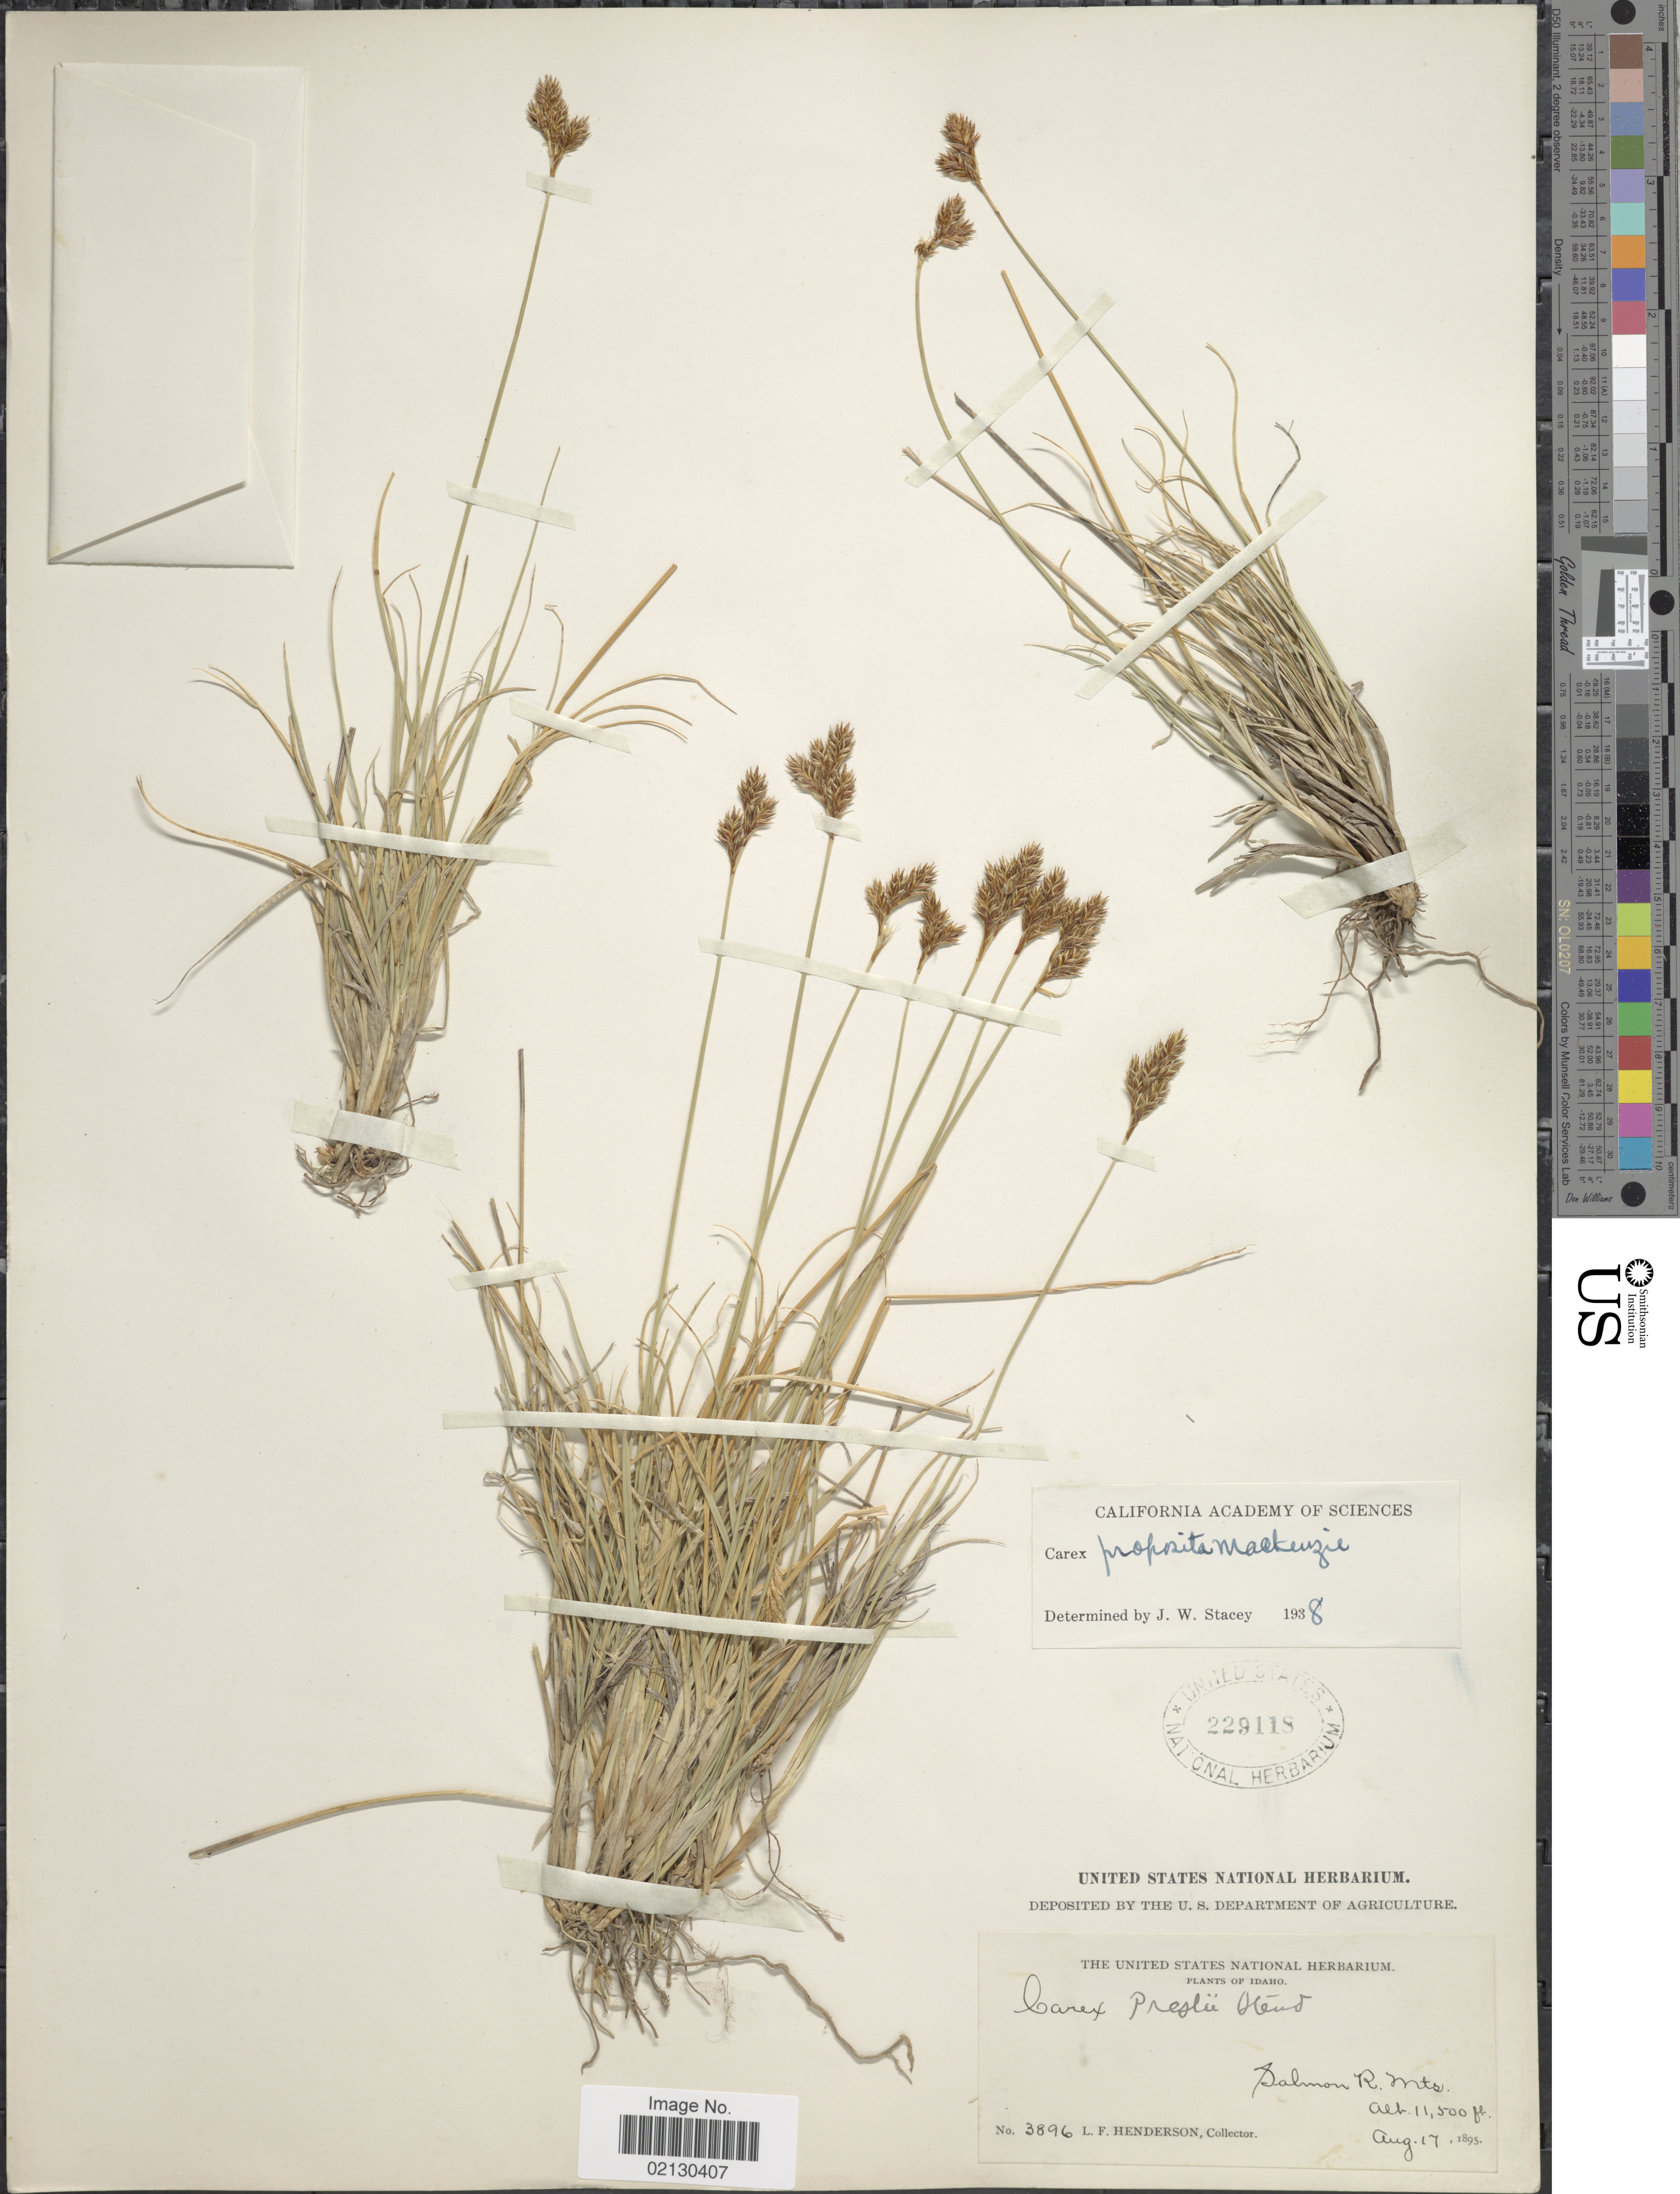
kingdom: Plantae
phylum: Tracheophyta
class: Liliopsida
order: Poales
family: Cyperaceae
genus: Carex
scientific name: Carex proposita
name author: Mack.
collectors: L. Henderson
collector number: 3896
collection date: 1895-08-17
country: United States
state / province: Idaho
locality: Salmon R. Mts.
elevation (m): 3505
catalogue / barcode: US 229118